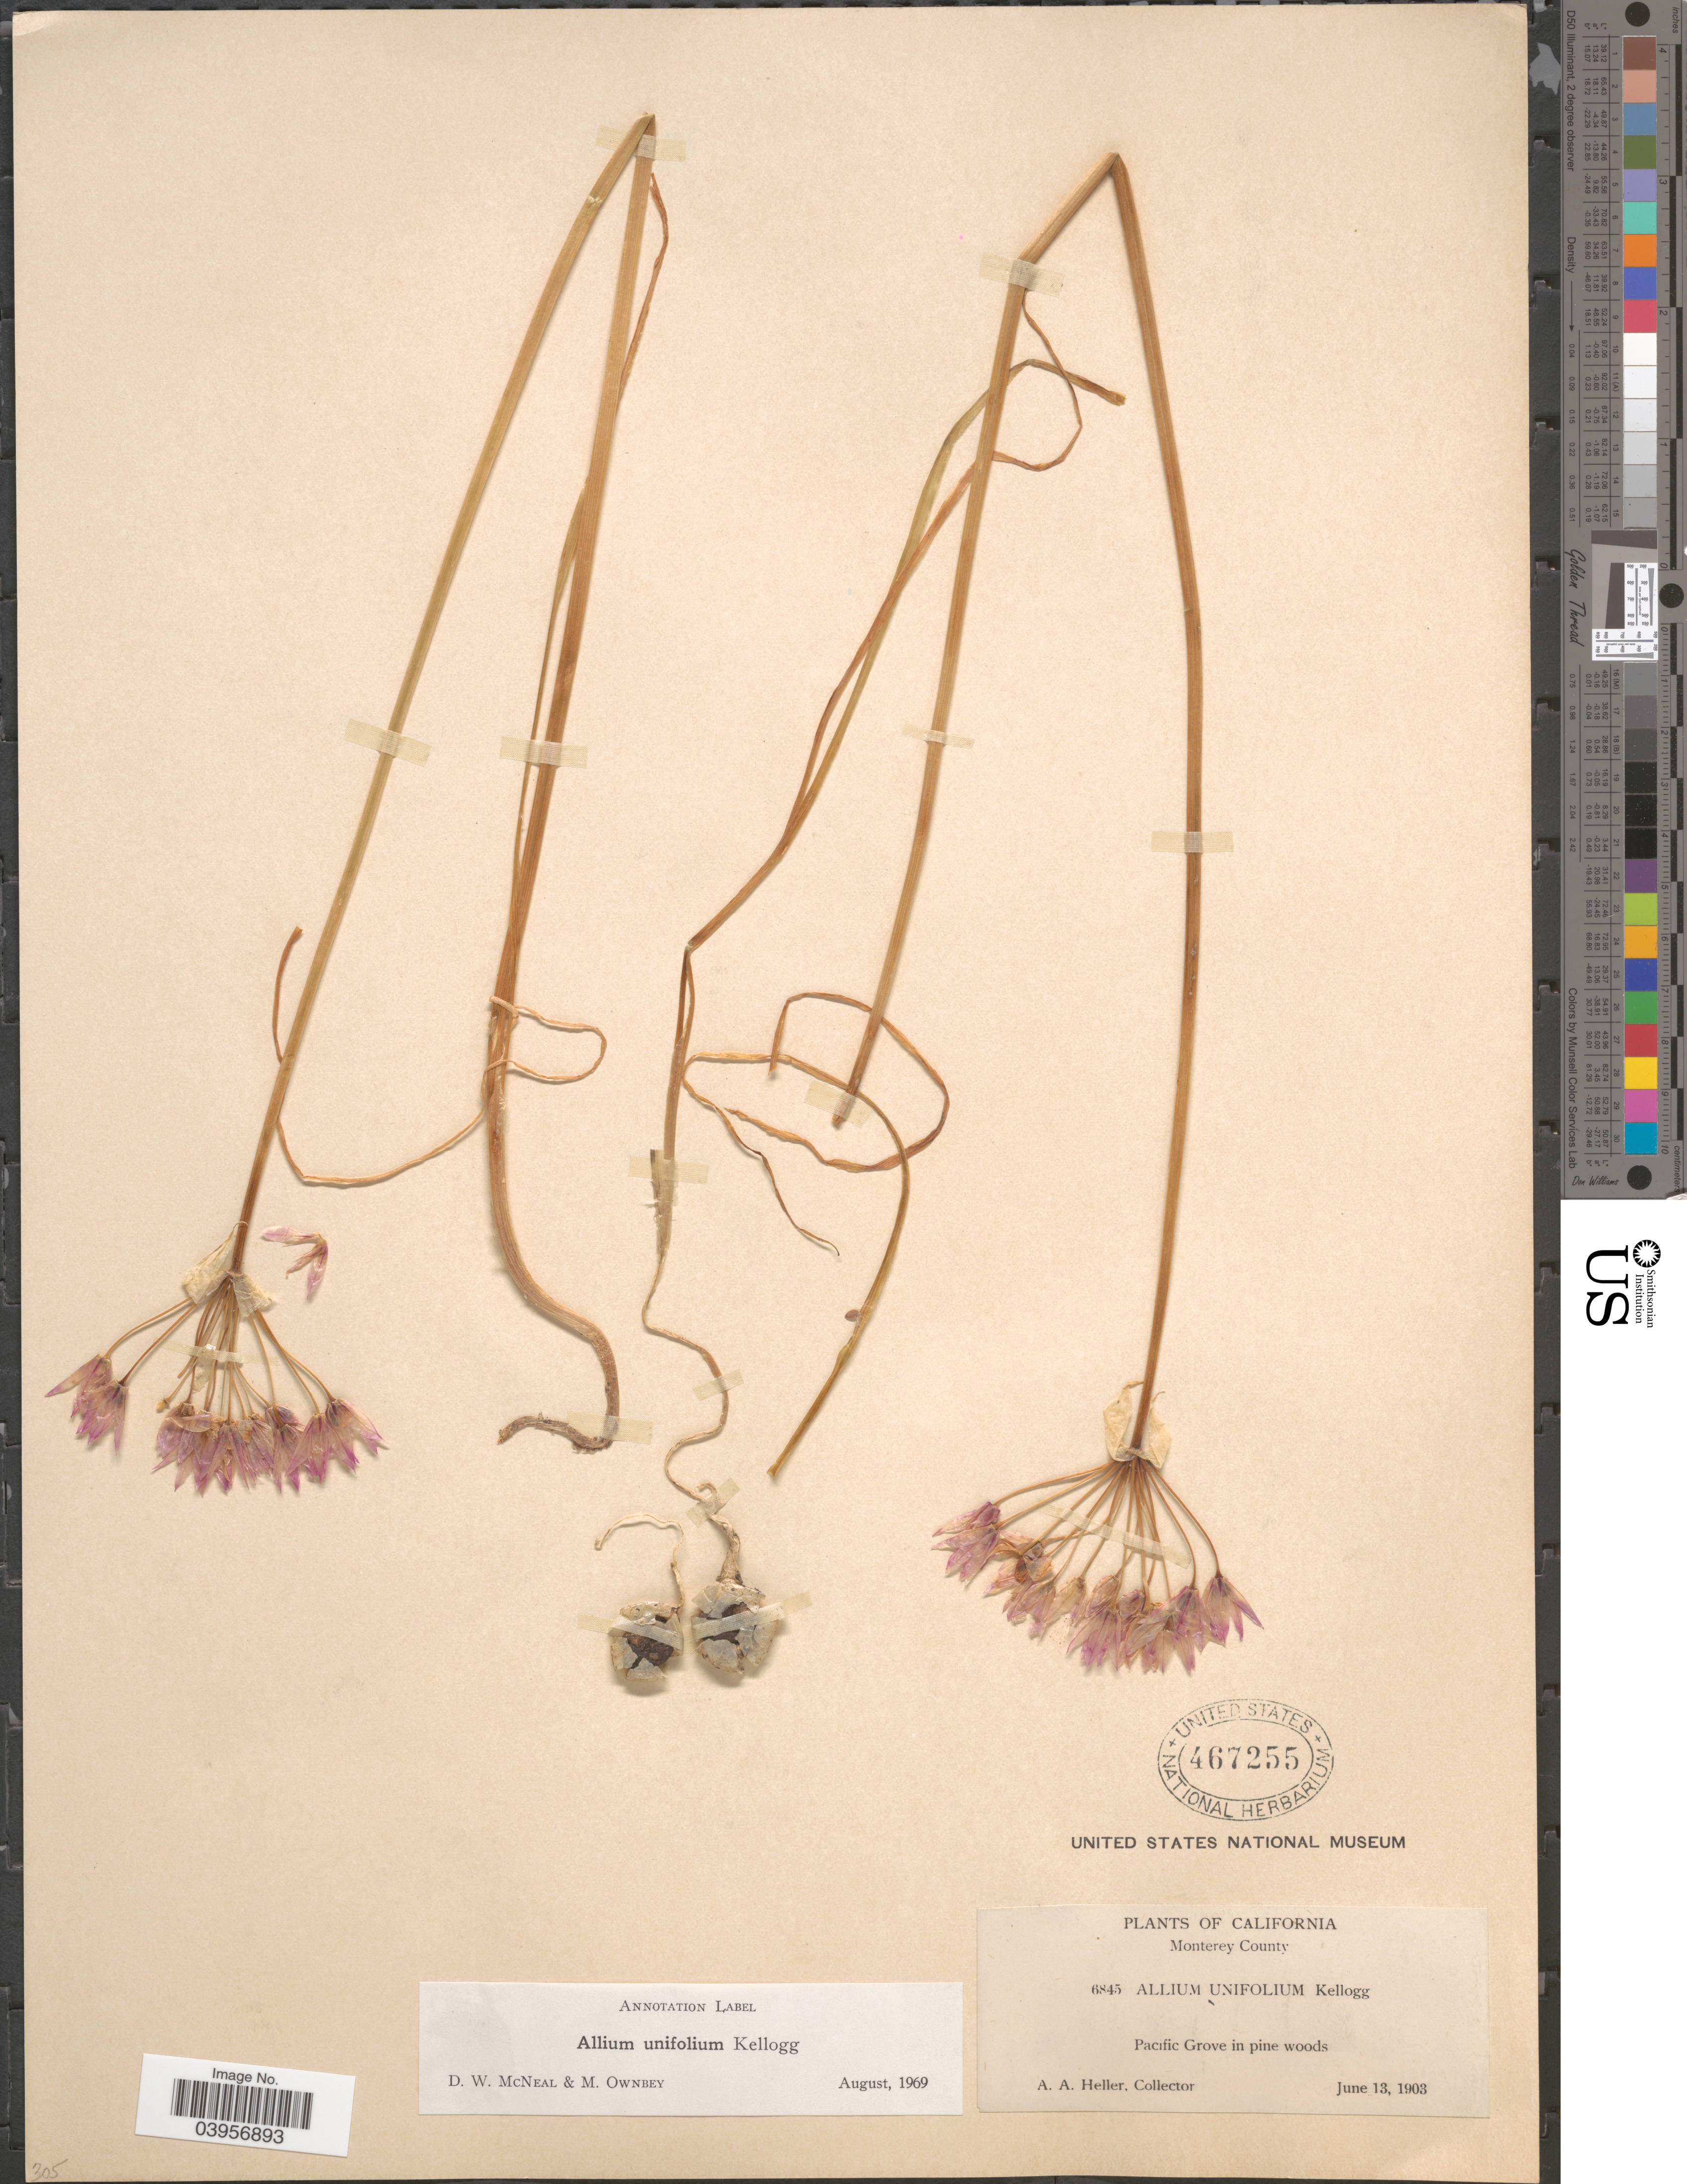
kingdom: Plantae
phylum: Tracheophyta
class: Liliopsida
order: Asparagales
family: Amaryllidaceae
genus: Allium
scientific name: Allium unifolium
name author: Kellogg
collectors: A. A. Heller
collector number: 6845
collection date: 1903-06-13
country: United States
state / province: California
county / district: Monterey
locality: Monterey County. Pacific Grove in pine woods.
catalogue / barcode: US 467255